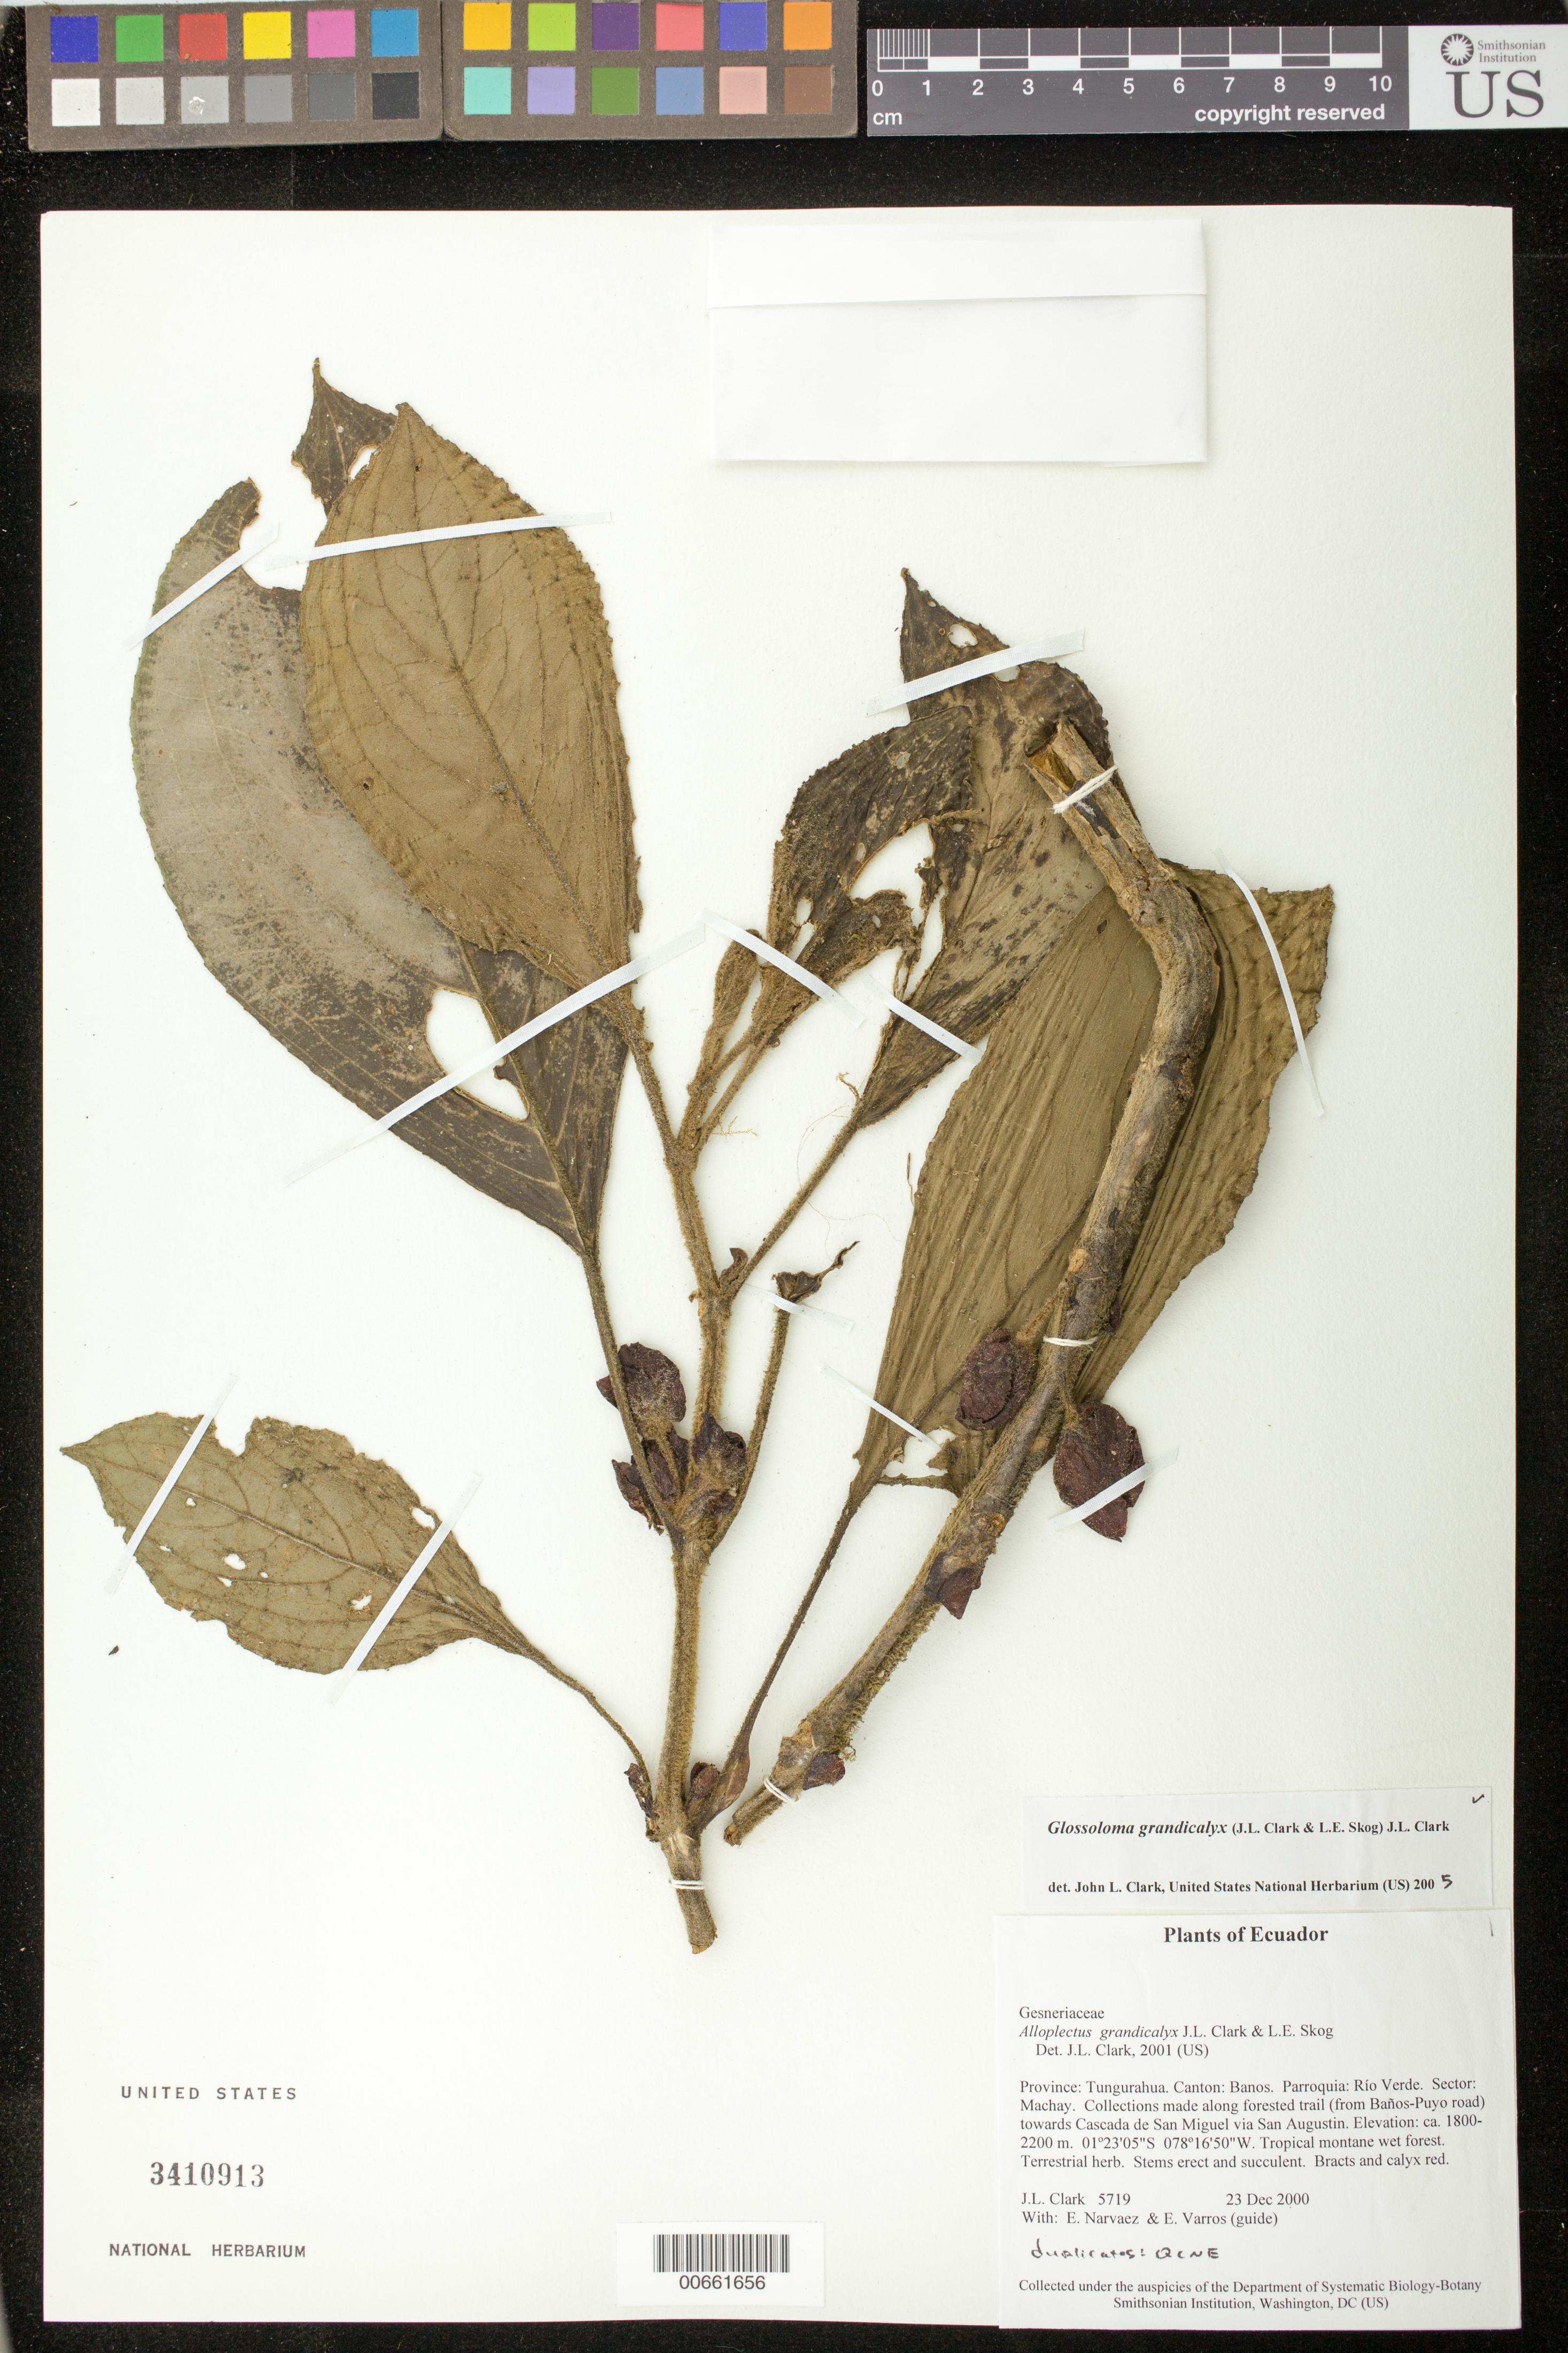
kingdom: Plantae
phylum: Tracheophyta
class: Magnoliopsida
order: Lamiales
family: Gesneriaceae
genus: Glossoloma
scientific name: Glossoloma grandicalyx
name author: (J.L. Clark & L.E. Skog) J.L. Clark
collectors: J. L. Clark, E. Narváez & E. Varros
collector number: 5719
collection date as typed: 23 Dec 2000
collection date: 2000-12-23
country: Ecuador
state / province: Tungurahua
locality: Cantón: Banos. Parroquia: Río Verde. Sector: Machay. Collections made along forested trail (from Baños-Puyo road) towards Cascada de San Miguel via San Augustin.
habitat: Tropical montane wet forest.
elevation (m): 1800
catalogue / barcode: US 3410913